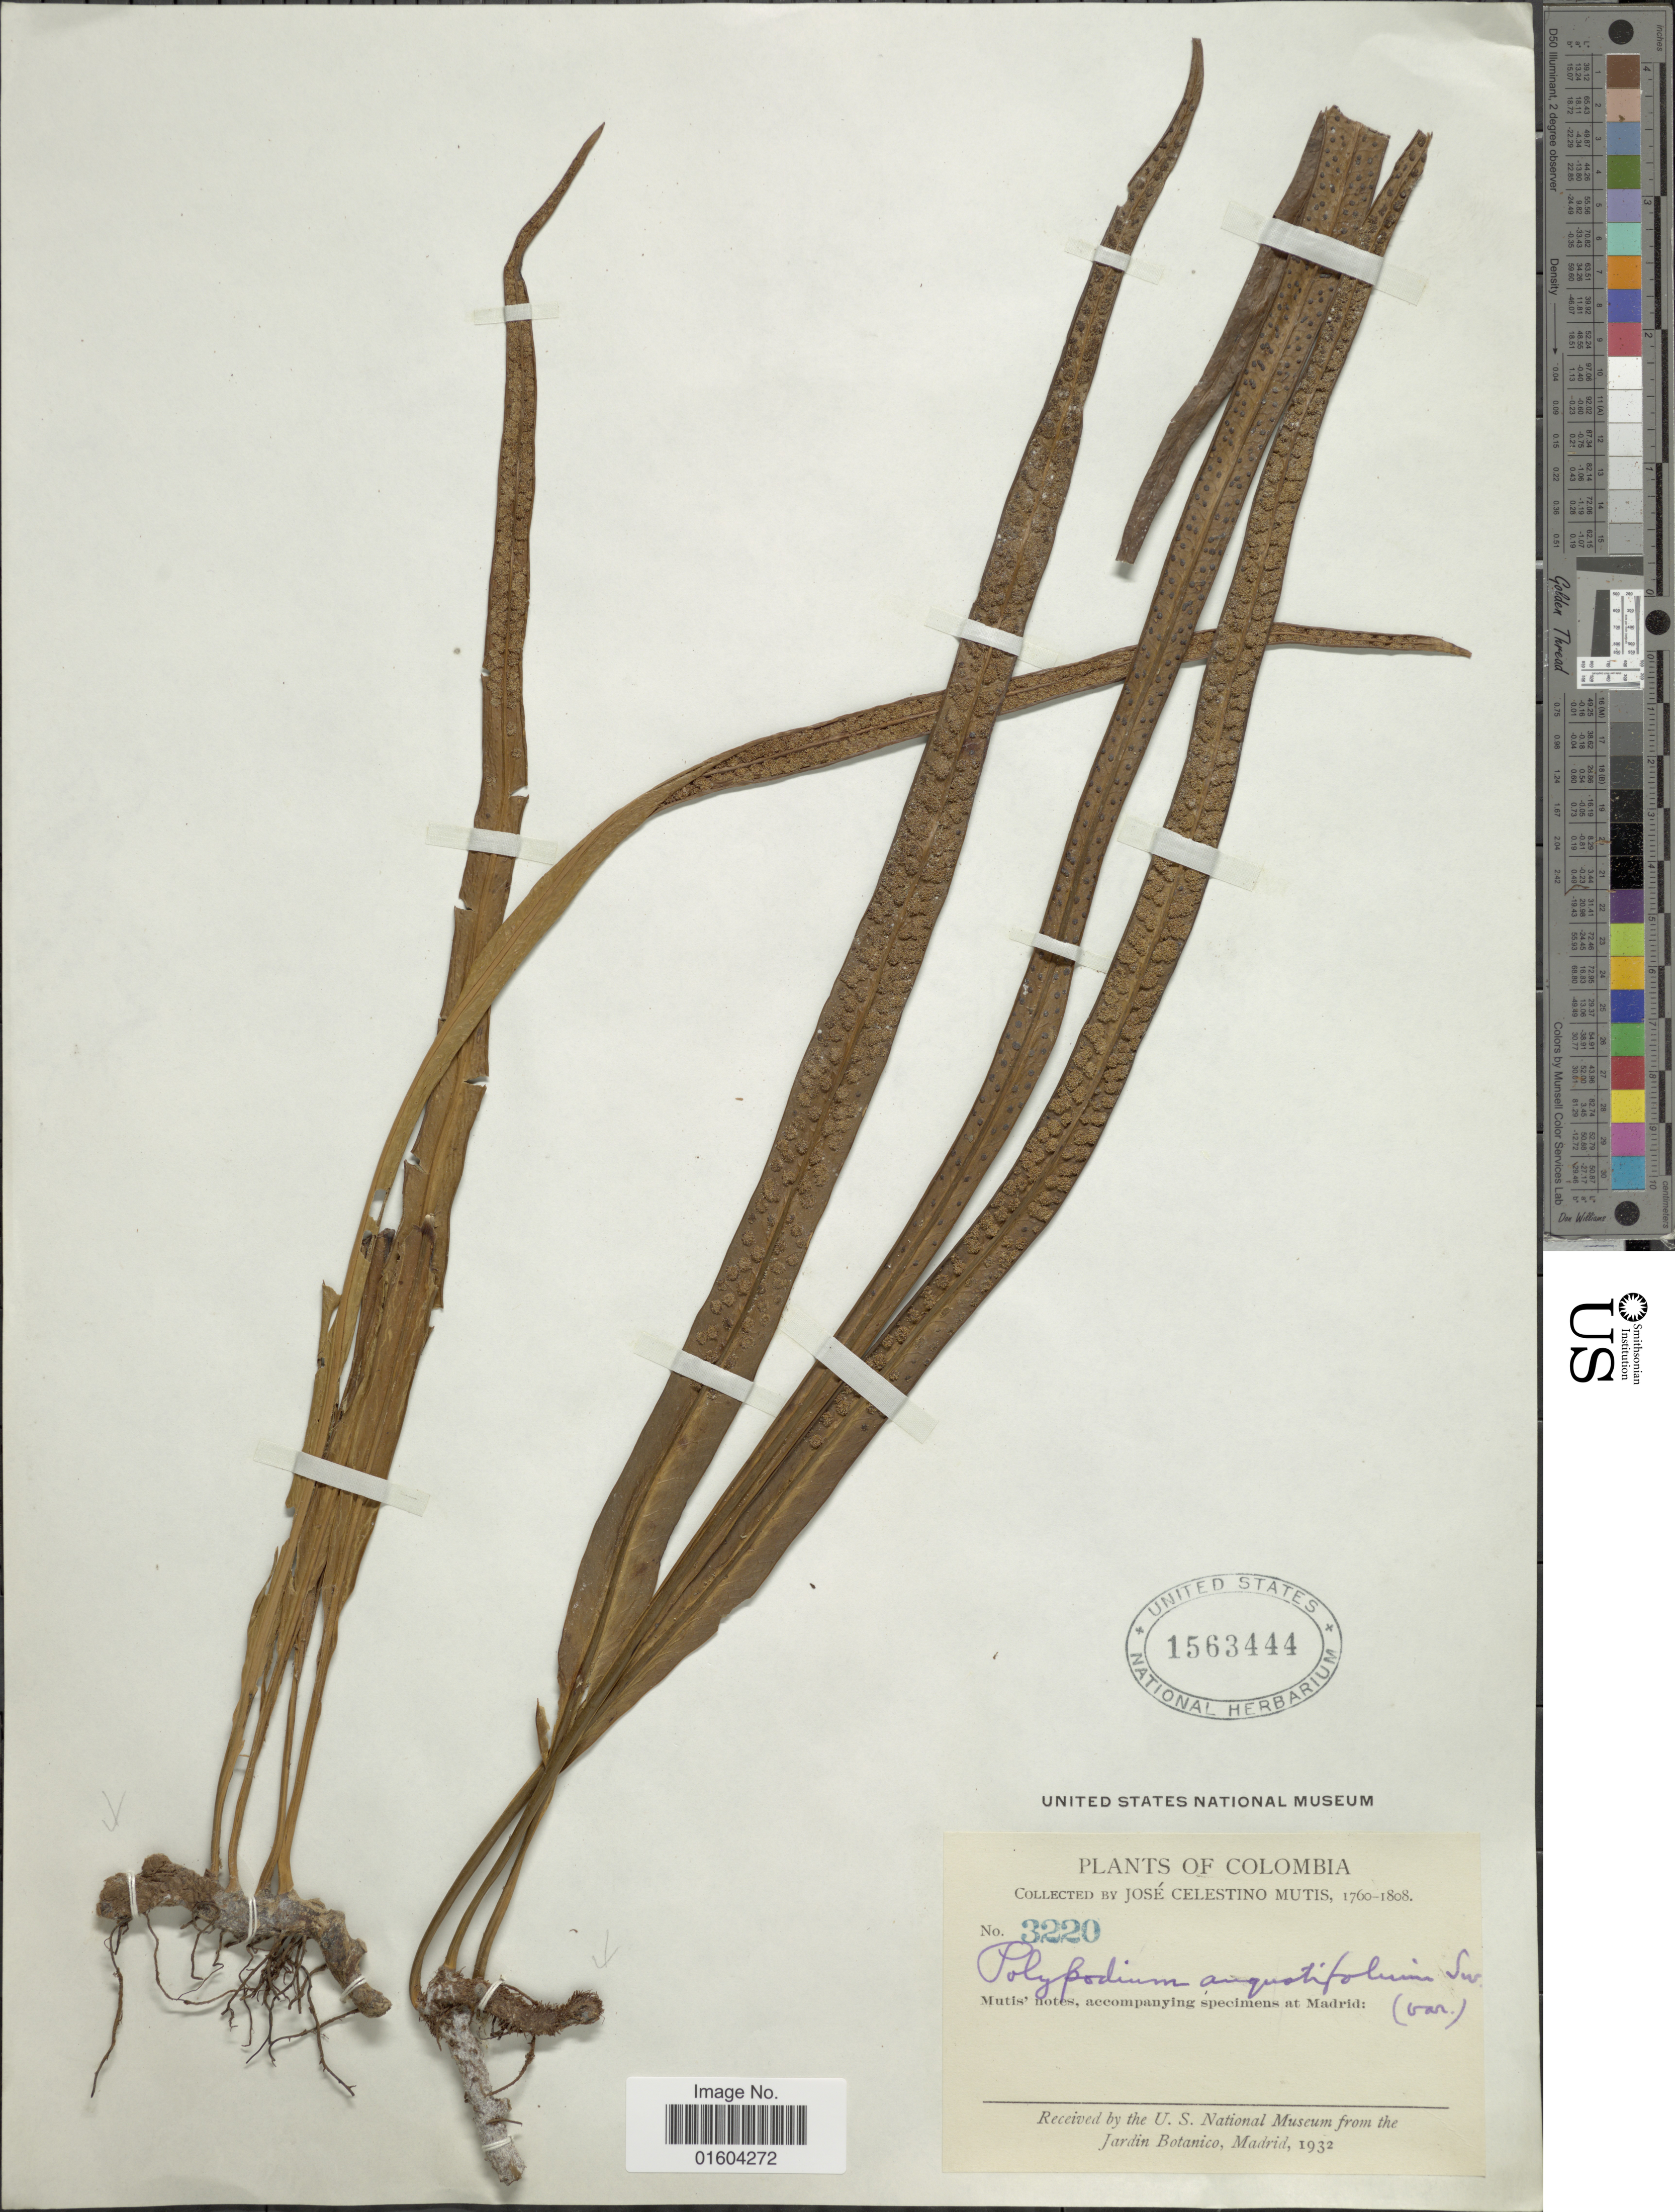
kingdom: Plantae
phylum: Tracheophyta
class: Polypodiopsida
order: Polypodiales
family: Polypodiaceae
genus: Campyloneurum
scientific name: Campyloneurum densifolium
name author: (Hieron.) Lellinger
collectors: J. C. B. Mutis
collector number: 3220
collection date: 1760/1808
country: Colombia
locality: Colombia.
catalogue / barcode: US 15634444